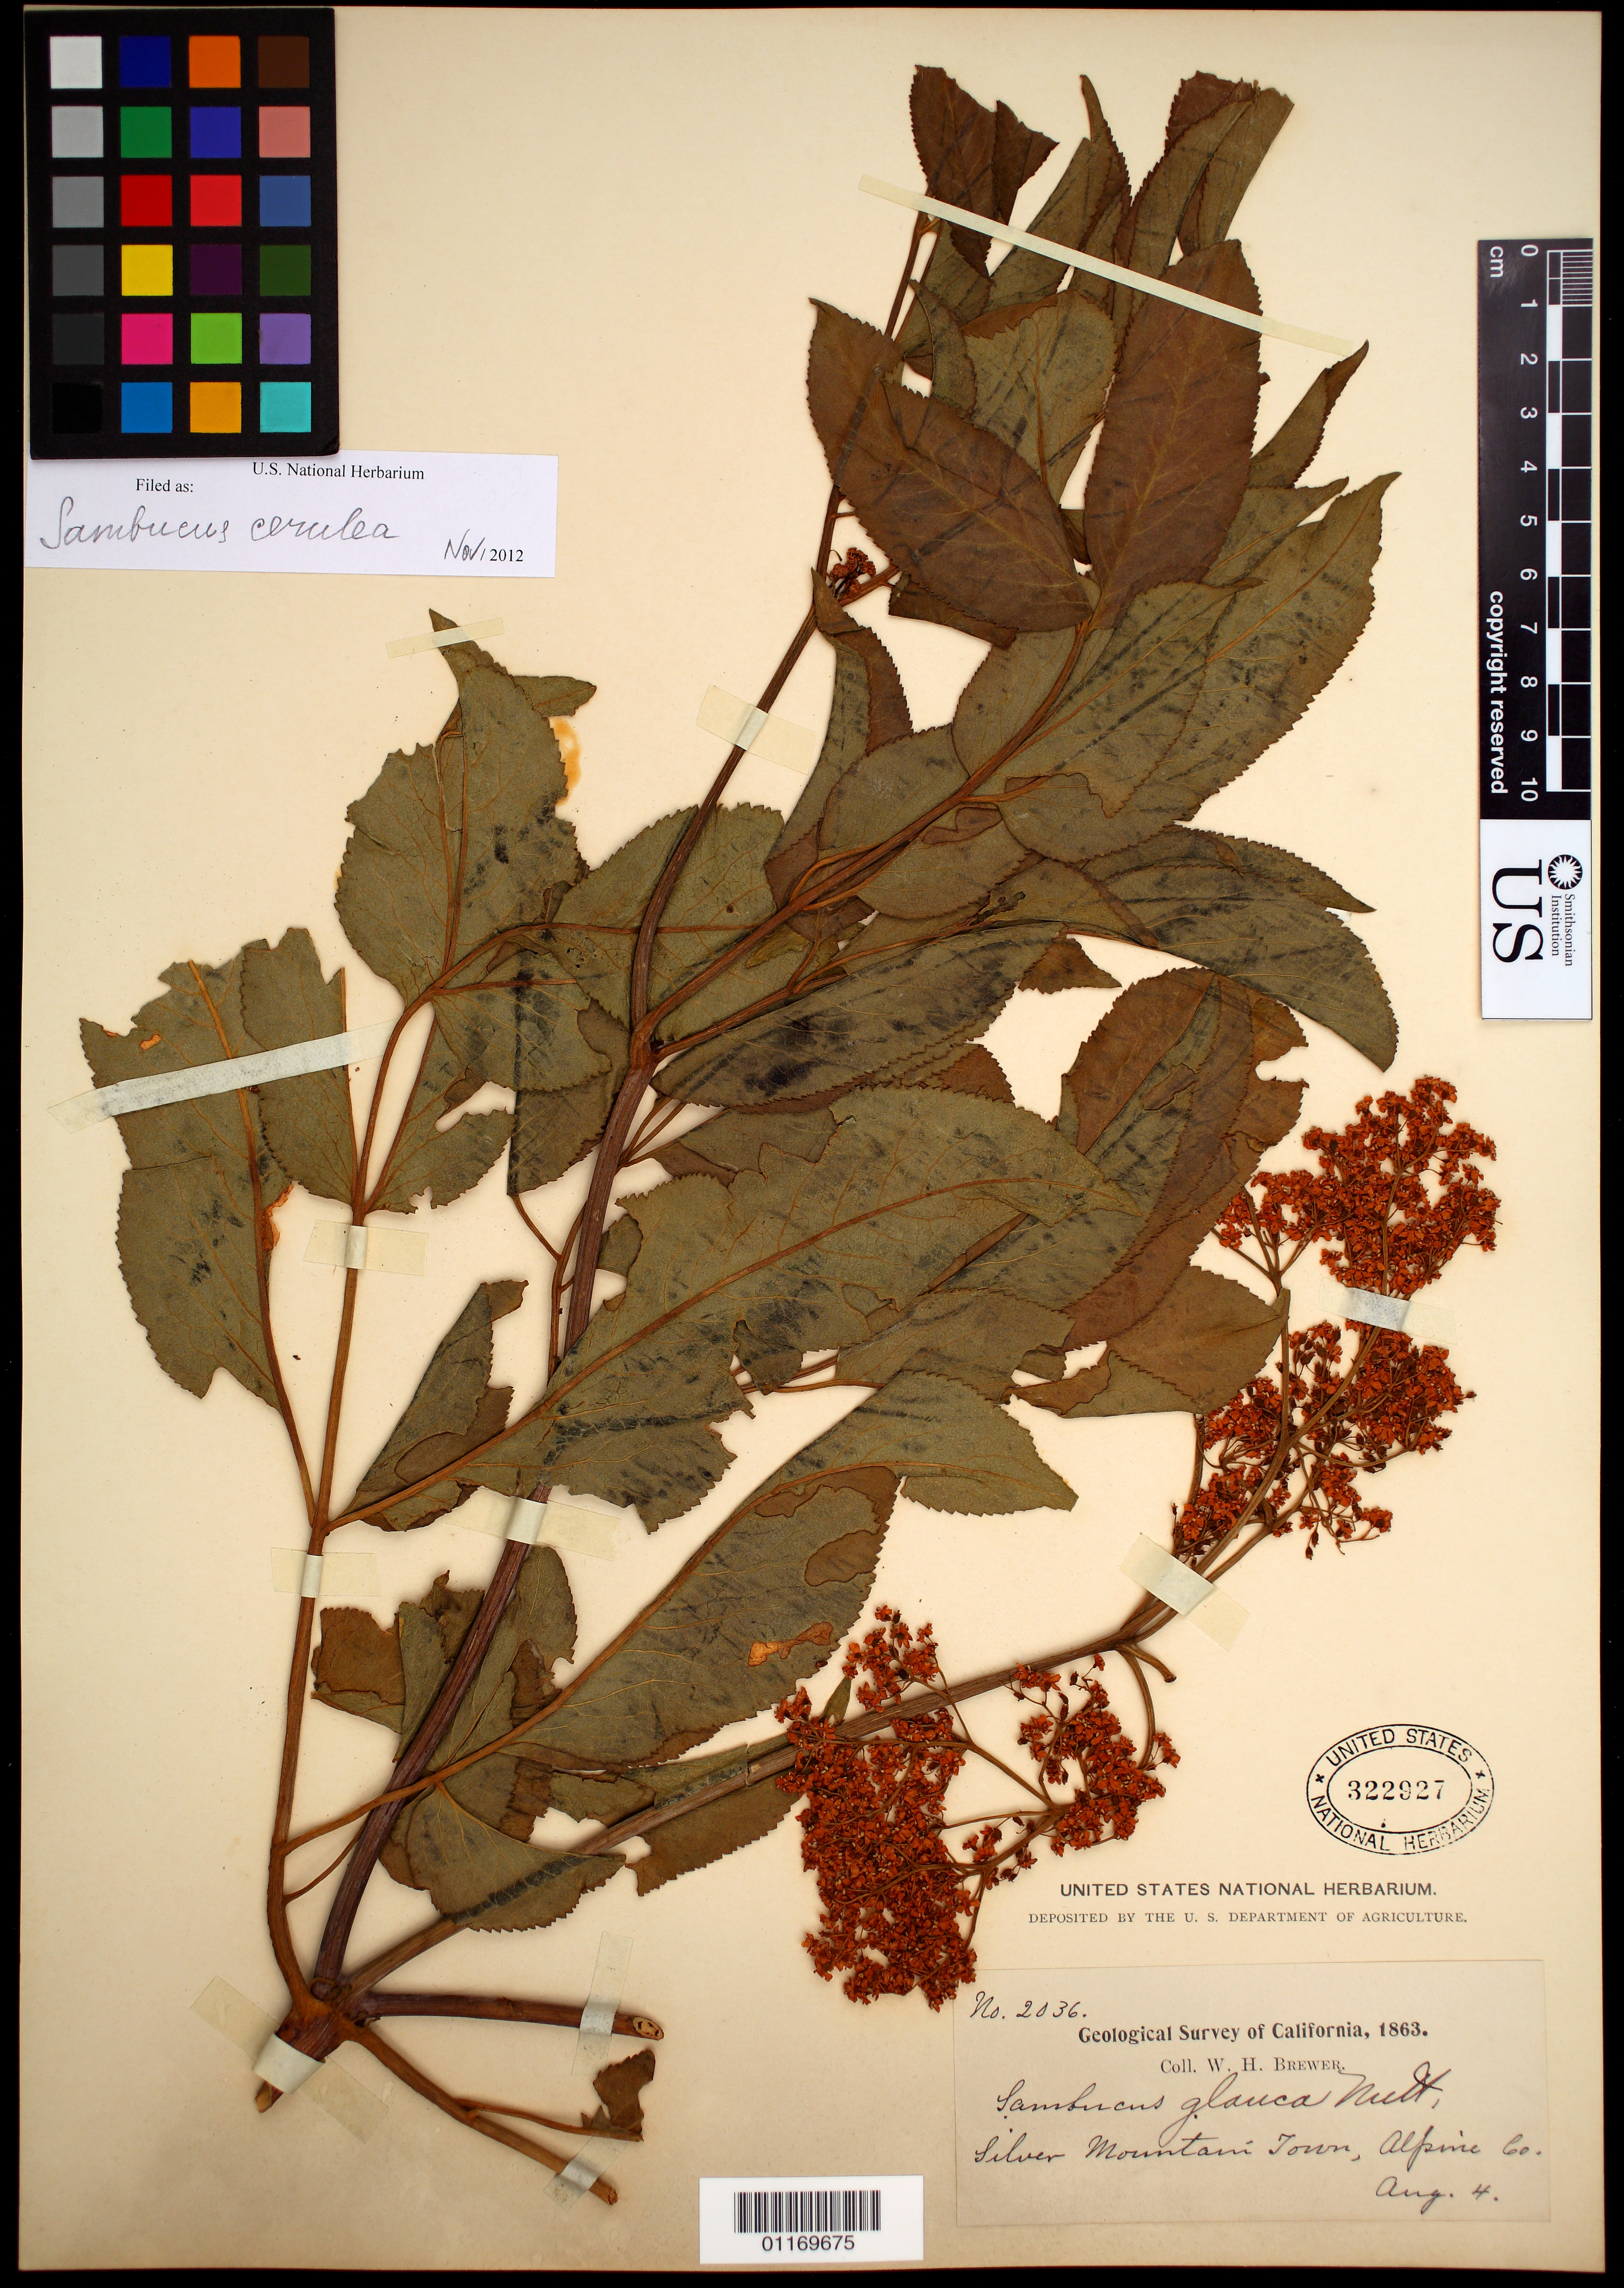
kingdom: Plantae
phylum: Tracheophyta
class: Magnoliopsida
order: Dipsacales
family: Viburnaceae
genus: Sambucus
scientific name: Sambucus cerulea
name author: Raf.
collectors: W. H. Brewer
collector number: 2036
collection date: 1863-08-04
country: United States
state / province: California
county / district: Alpine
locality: Silver Mountain Town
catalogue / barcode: US 322927